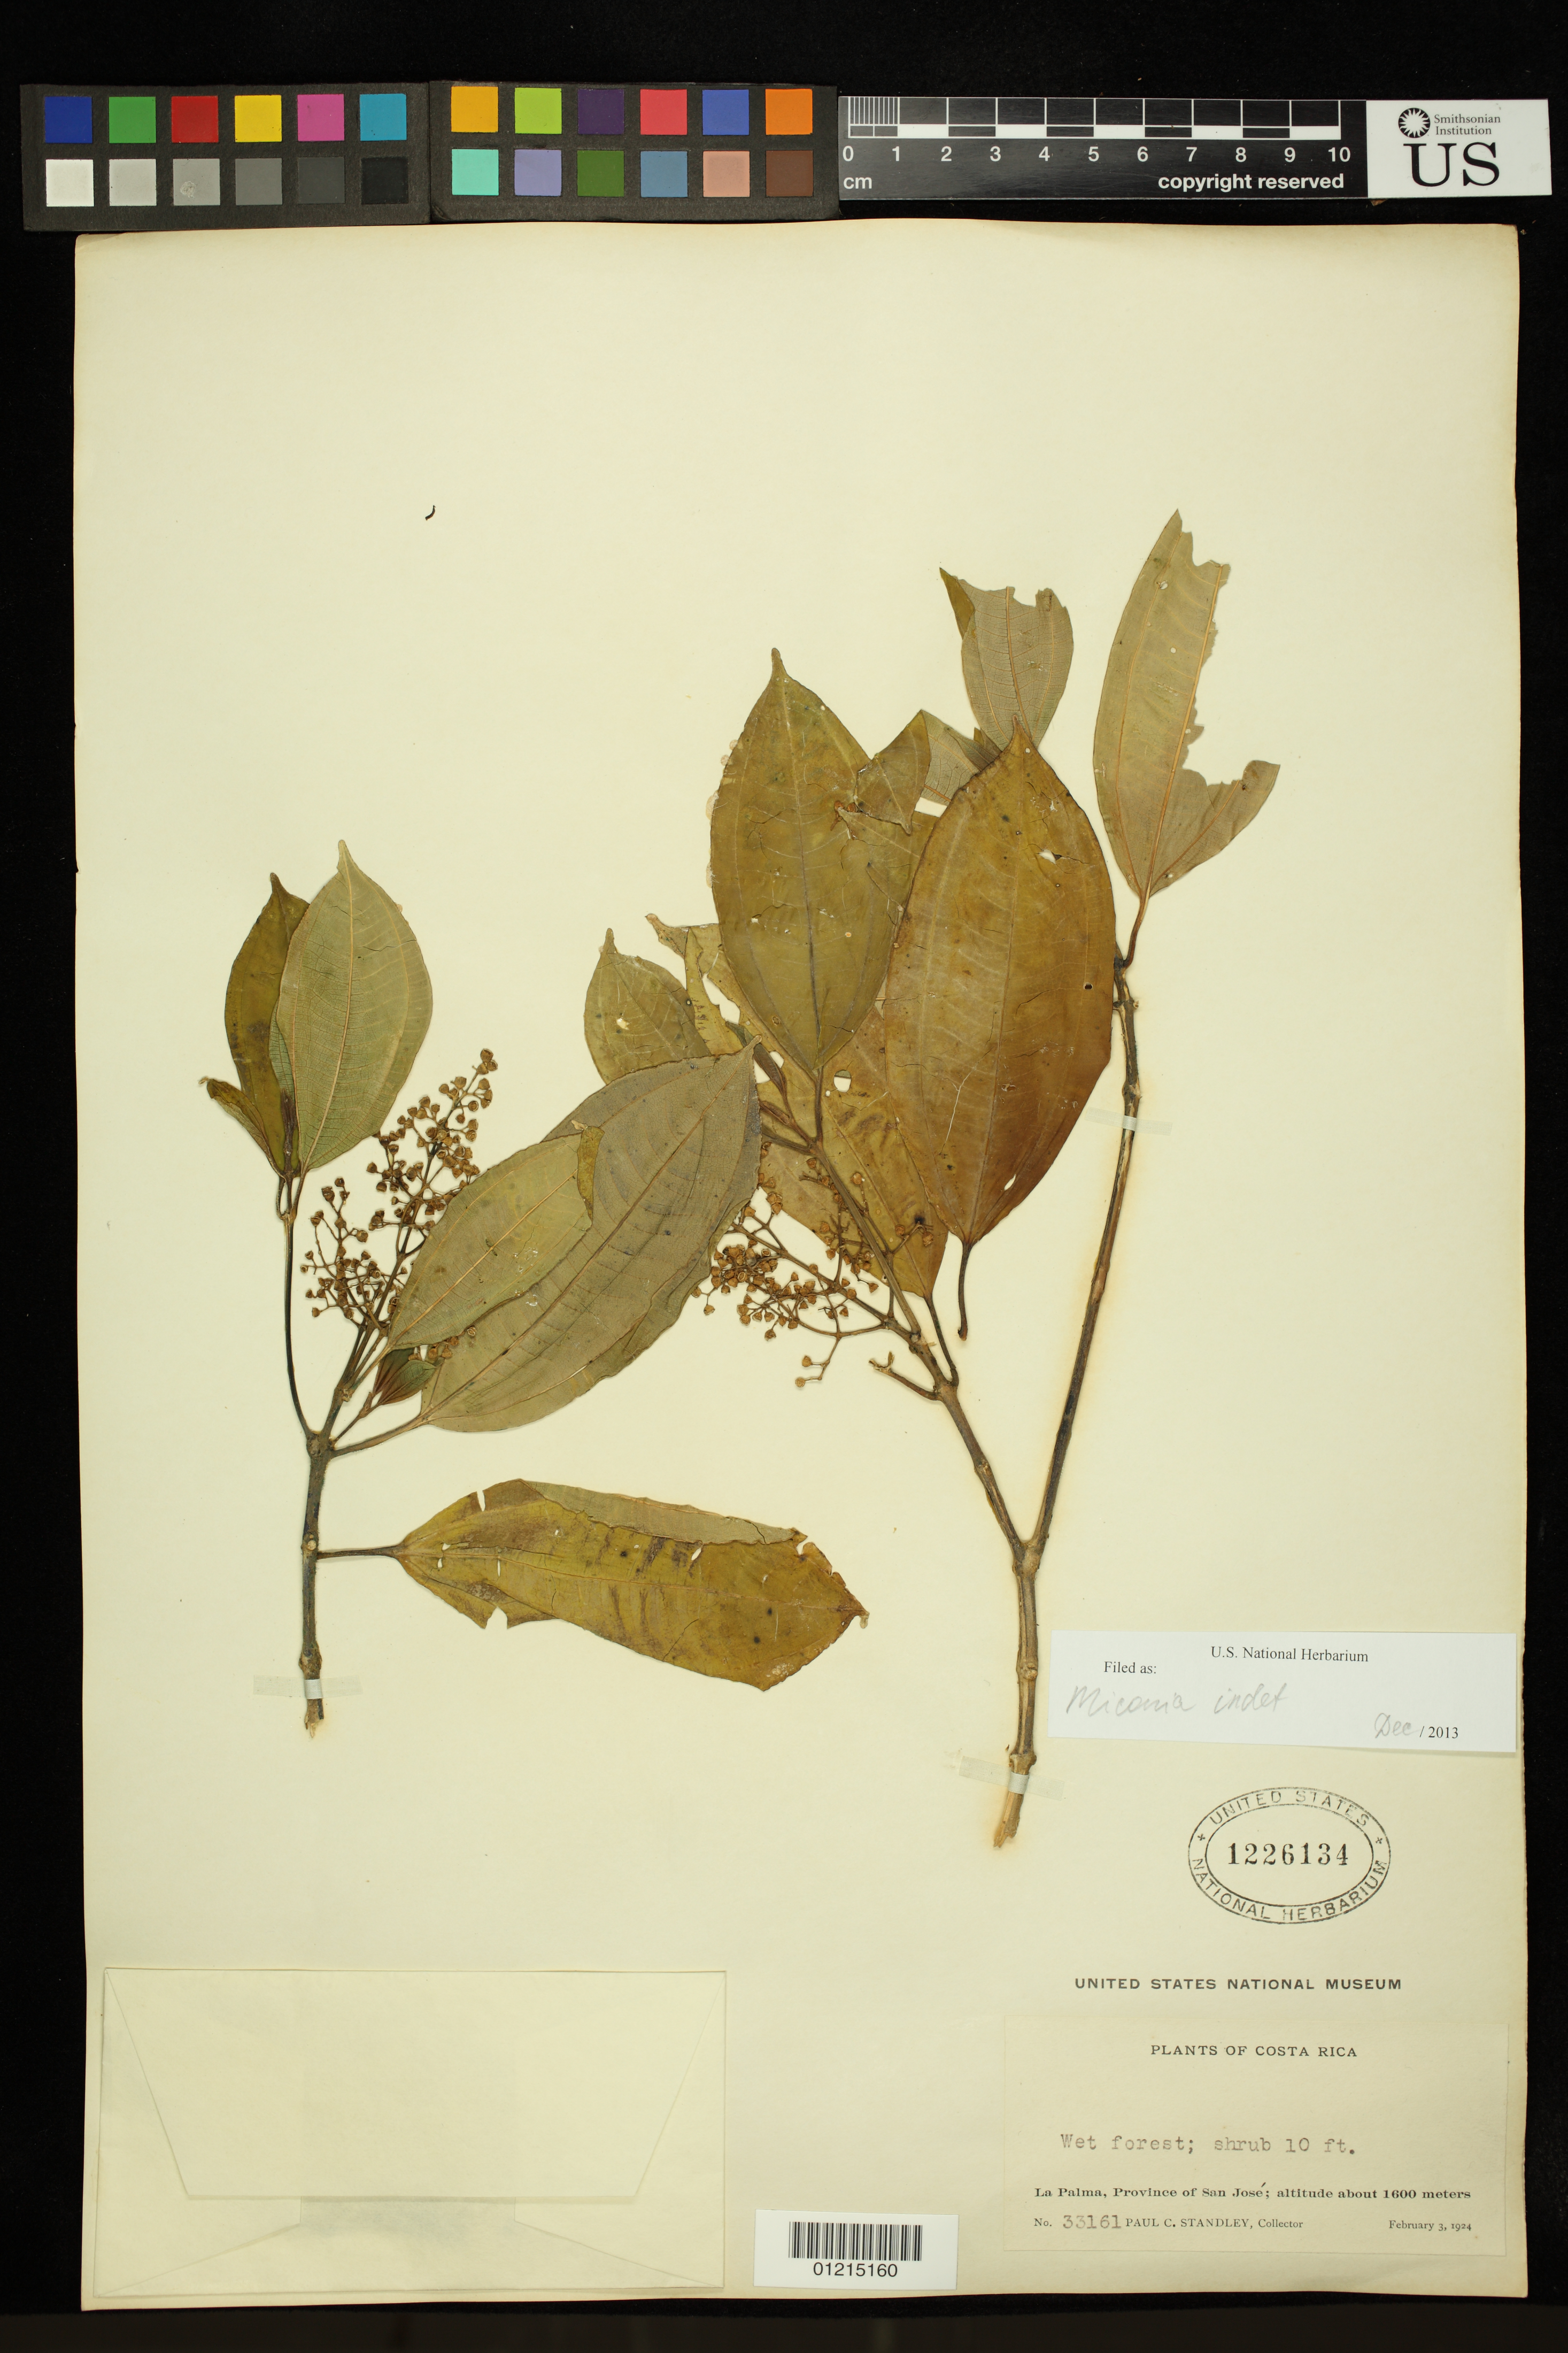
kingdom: Plantae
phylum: Tracheophyta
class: Magnoliopsida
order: Myrtales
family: Melastomataceae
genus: Miconia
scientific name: Miconia sp.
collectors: P. C. Standley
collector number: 33161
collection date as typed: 03 Feb 1924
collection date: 1924-02-03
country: Costa Rica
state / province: San José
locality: La Palma, Province of San José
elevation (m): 1600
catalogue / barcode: US 1226134